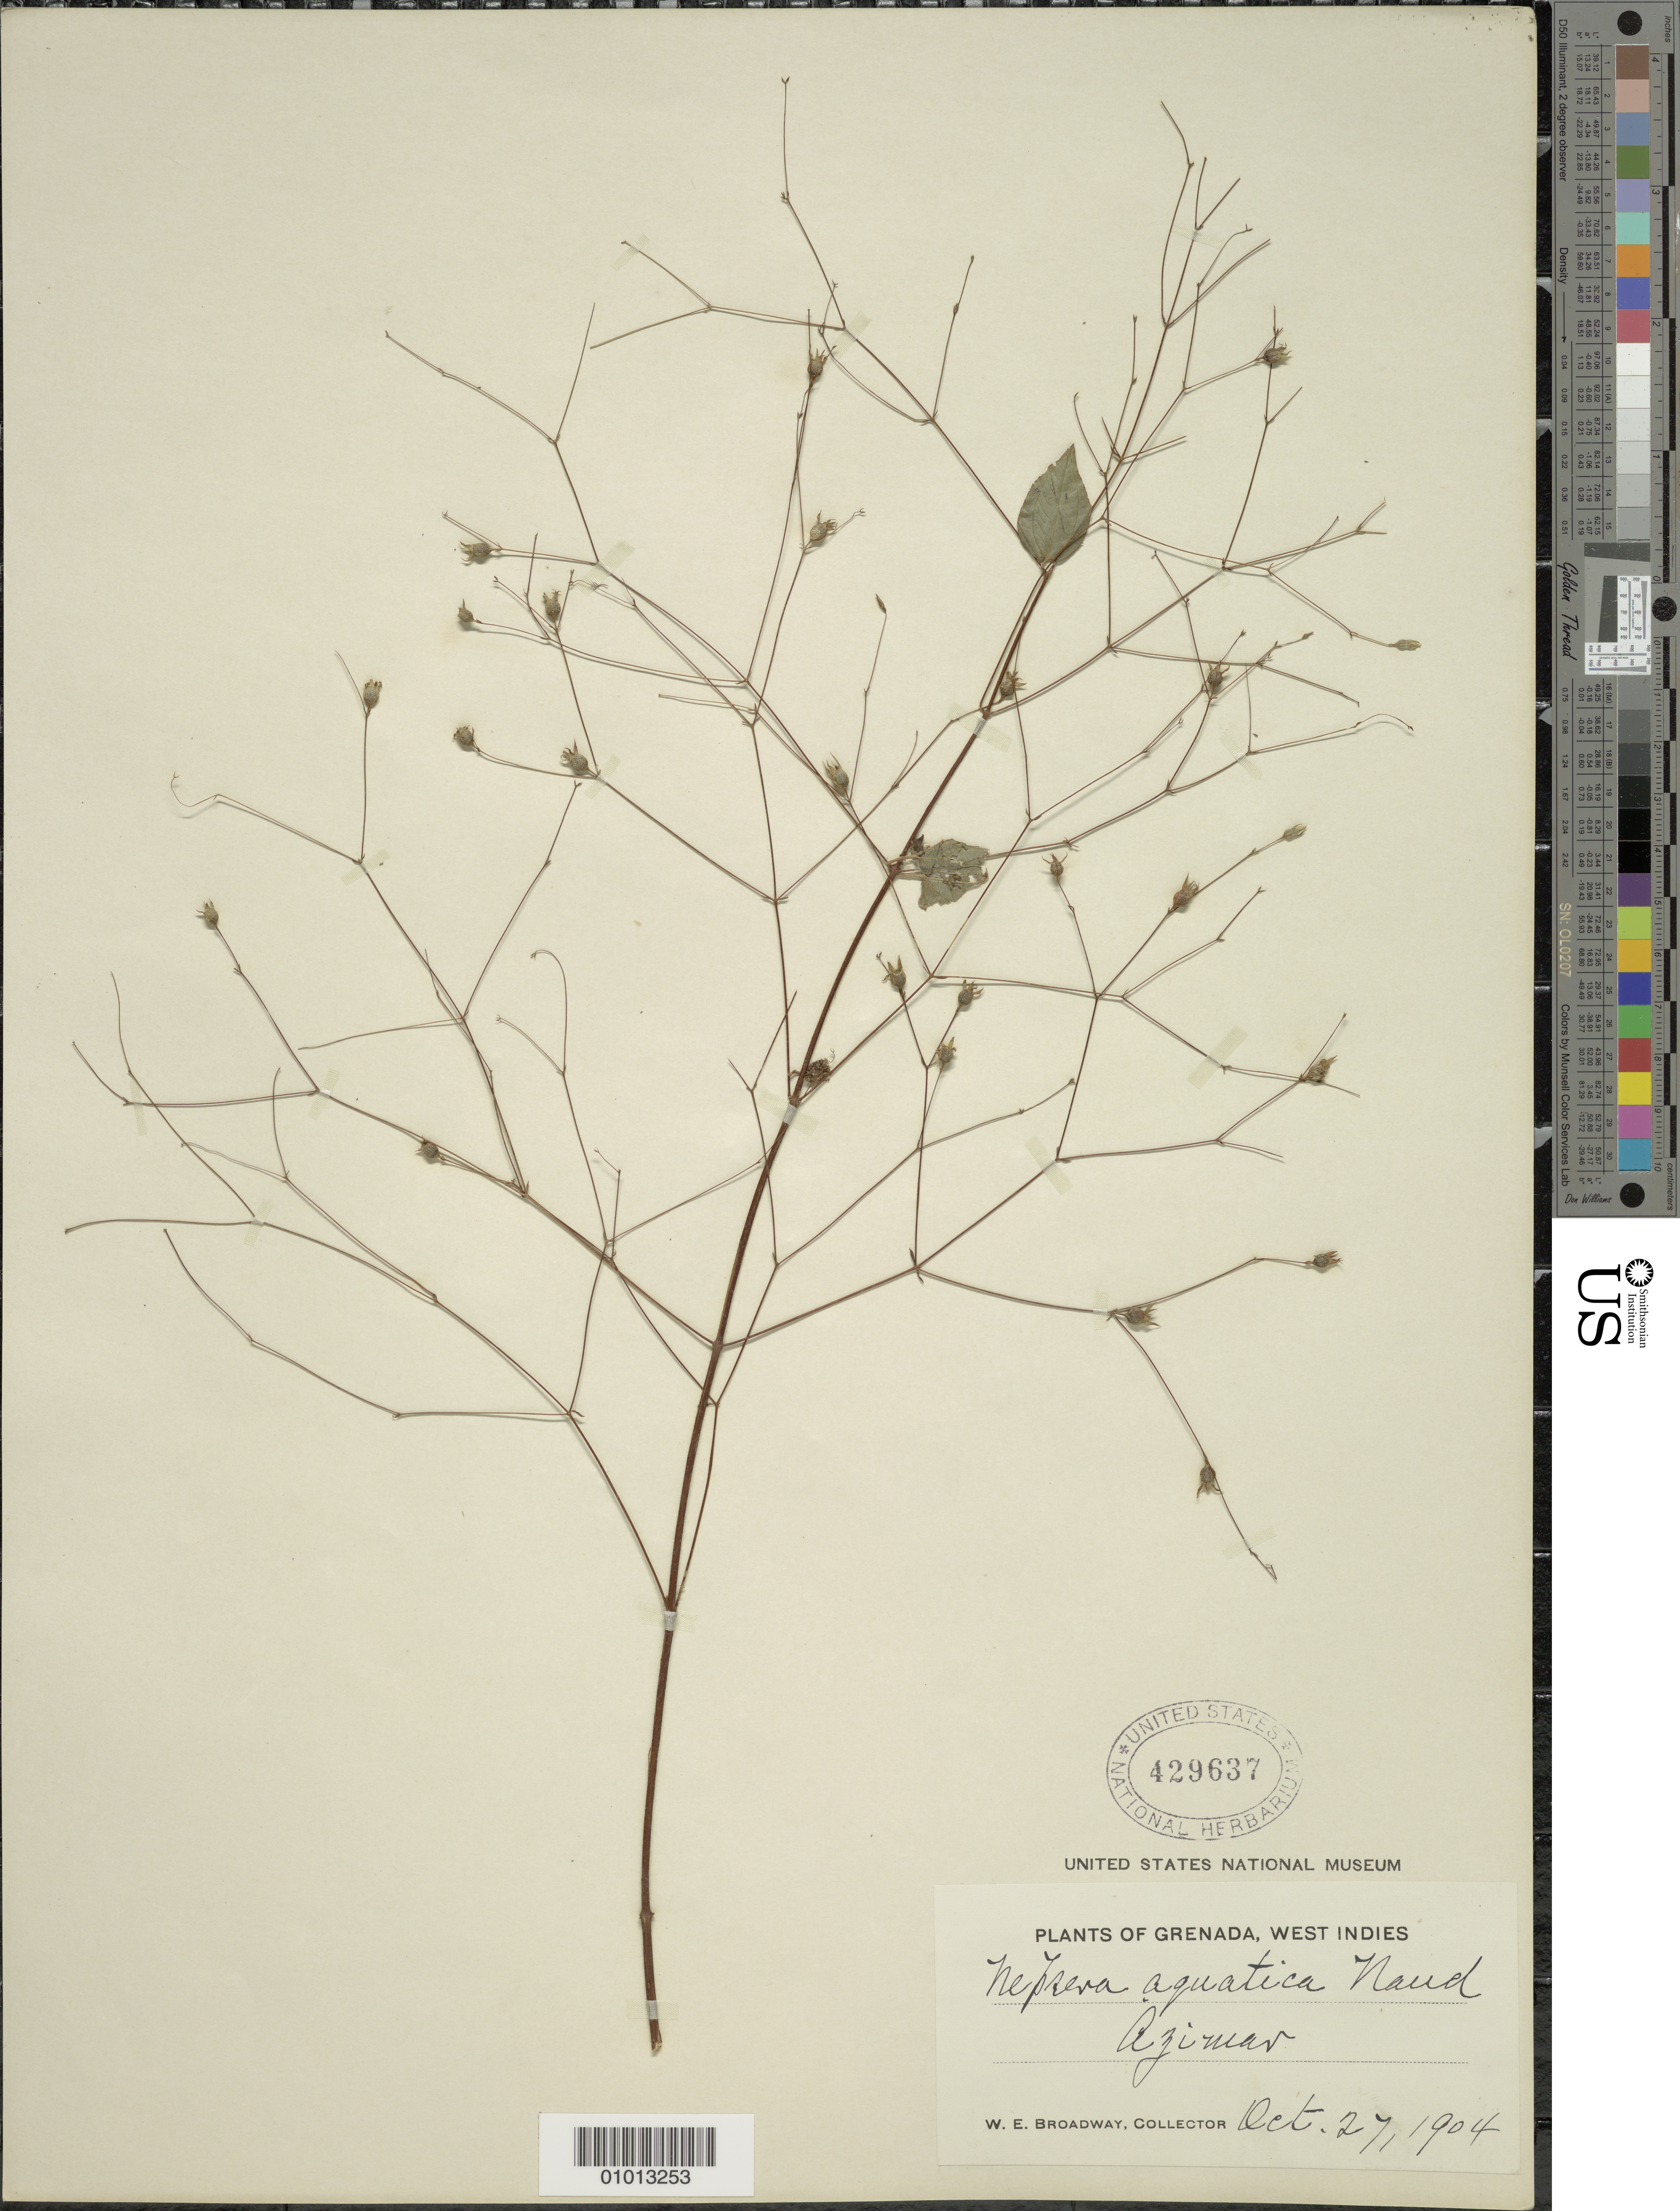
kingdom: Plantae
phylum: Tracheophyta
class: Magnoliopsida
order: Myrtales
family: Melastomataceae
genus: Nepsera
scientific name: Nepsera aquatica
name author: (Aubl.) Naudin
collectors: W. E. Broadway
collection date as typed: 27 Oct 1904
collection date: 1904-10-27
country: Grenada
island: Grenada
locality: Azimar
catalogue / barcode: US 429637